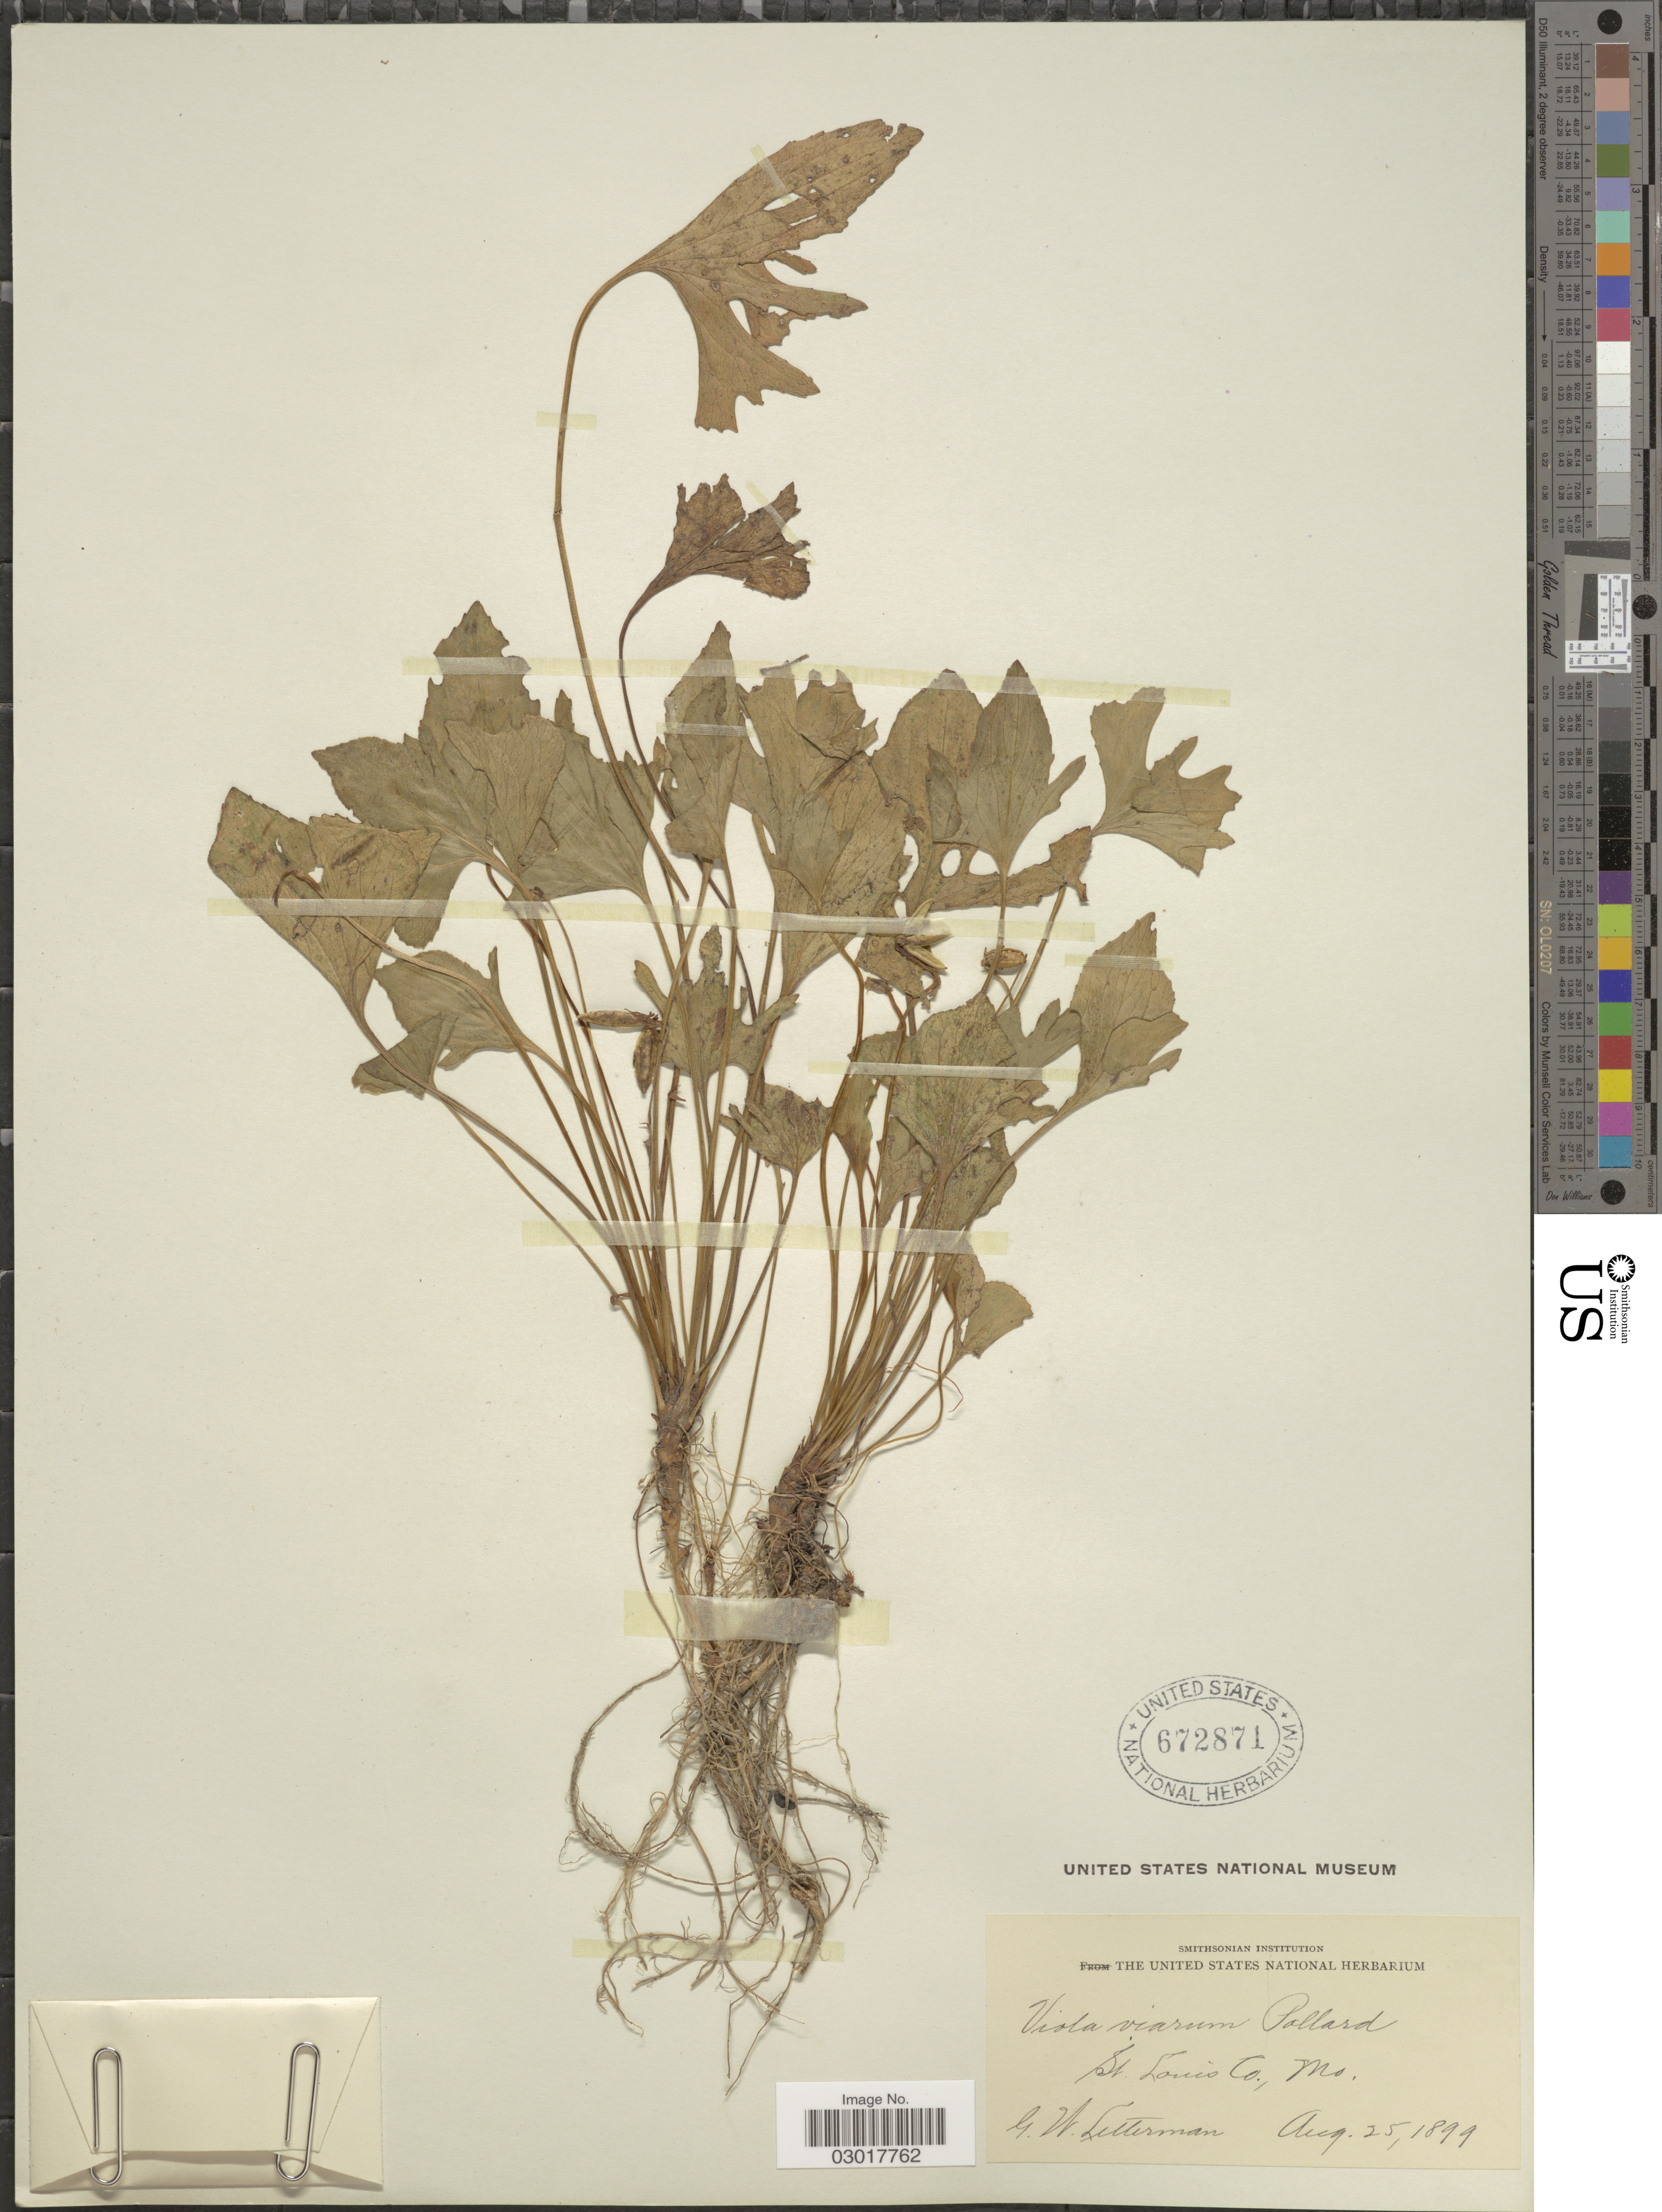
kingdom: Plantae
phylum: Tracheophyta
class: Magnoliopsida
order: Malpighiales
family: Violaceae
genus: Viola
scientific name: Viola viarum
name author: Pollard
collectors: G. W. Letterman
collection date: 1899-08-25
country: United States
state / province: Missouri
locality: St. Louis Co.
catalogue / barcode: US 672871